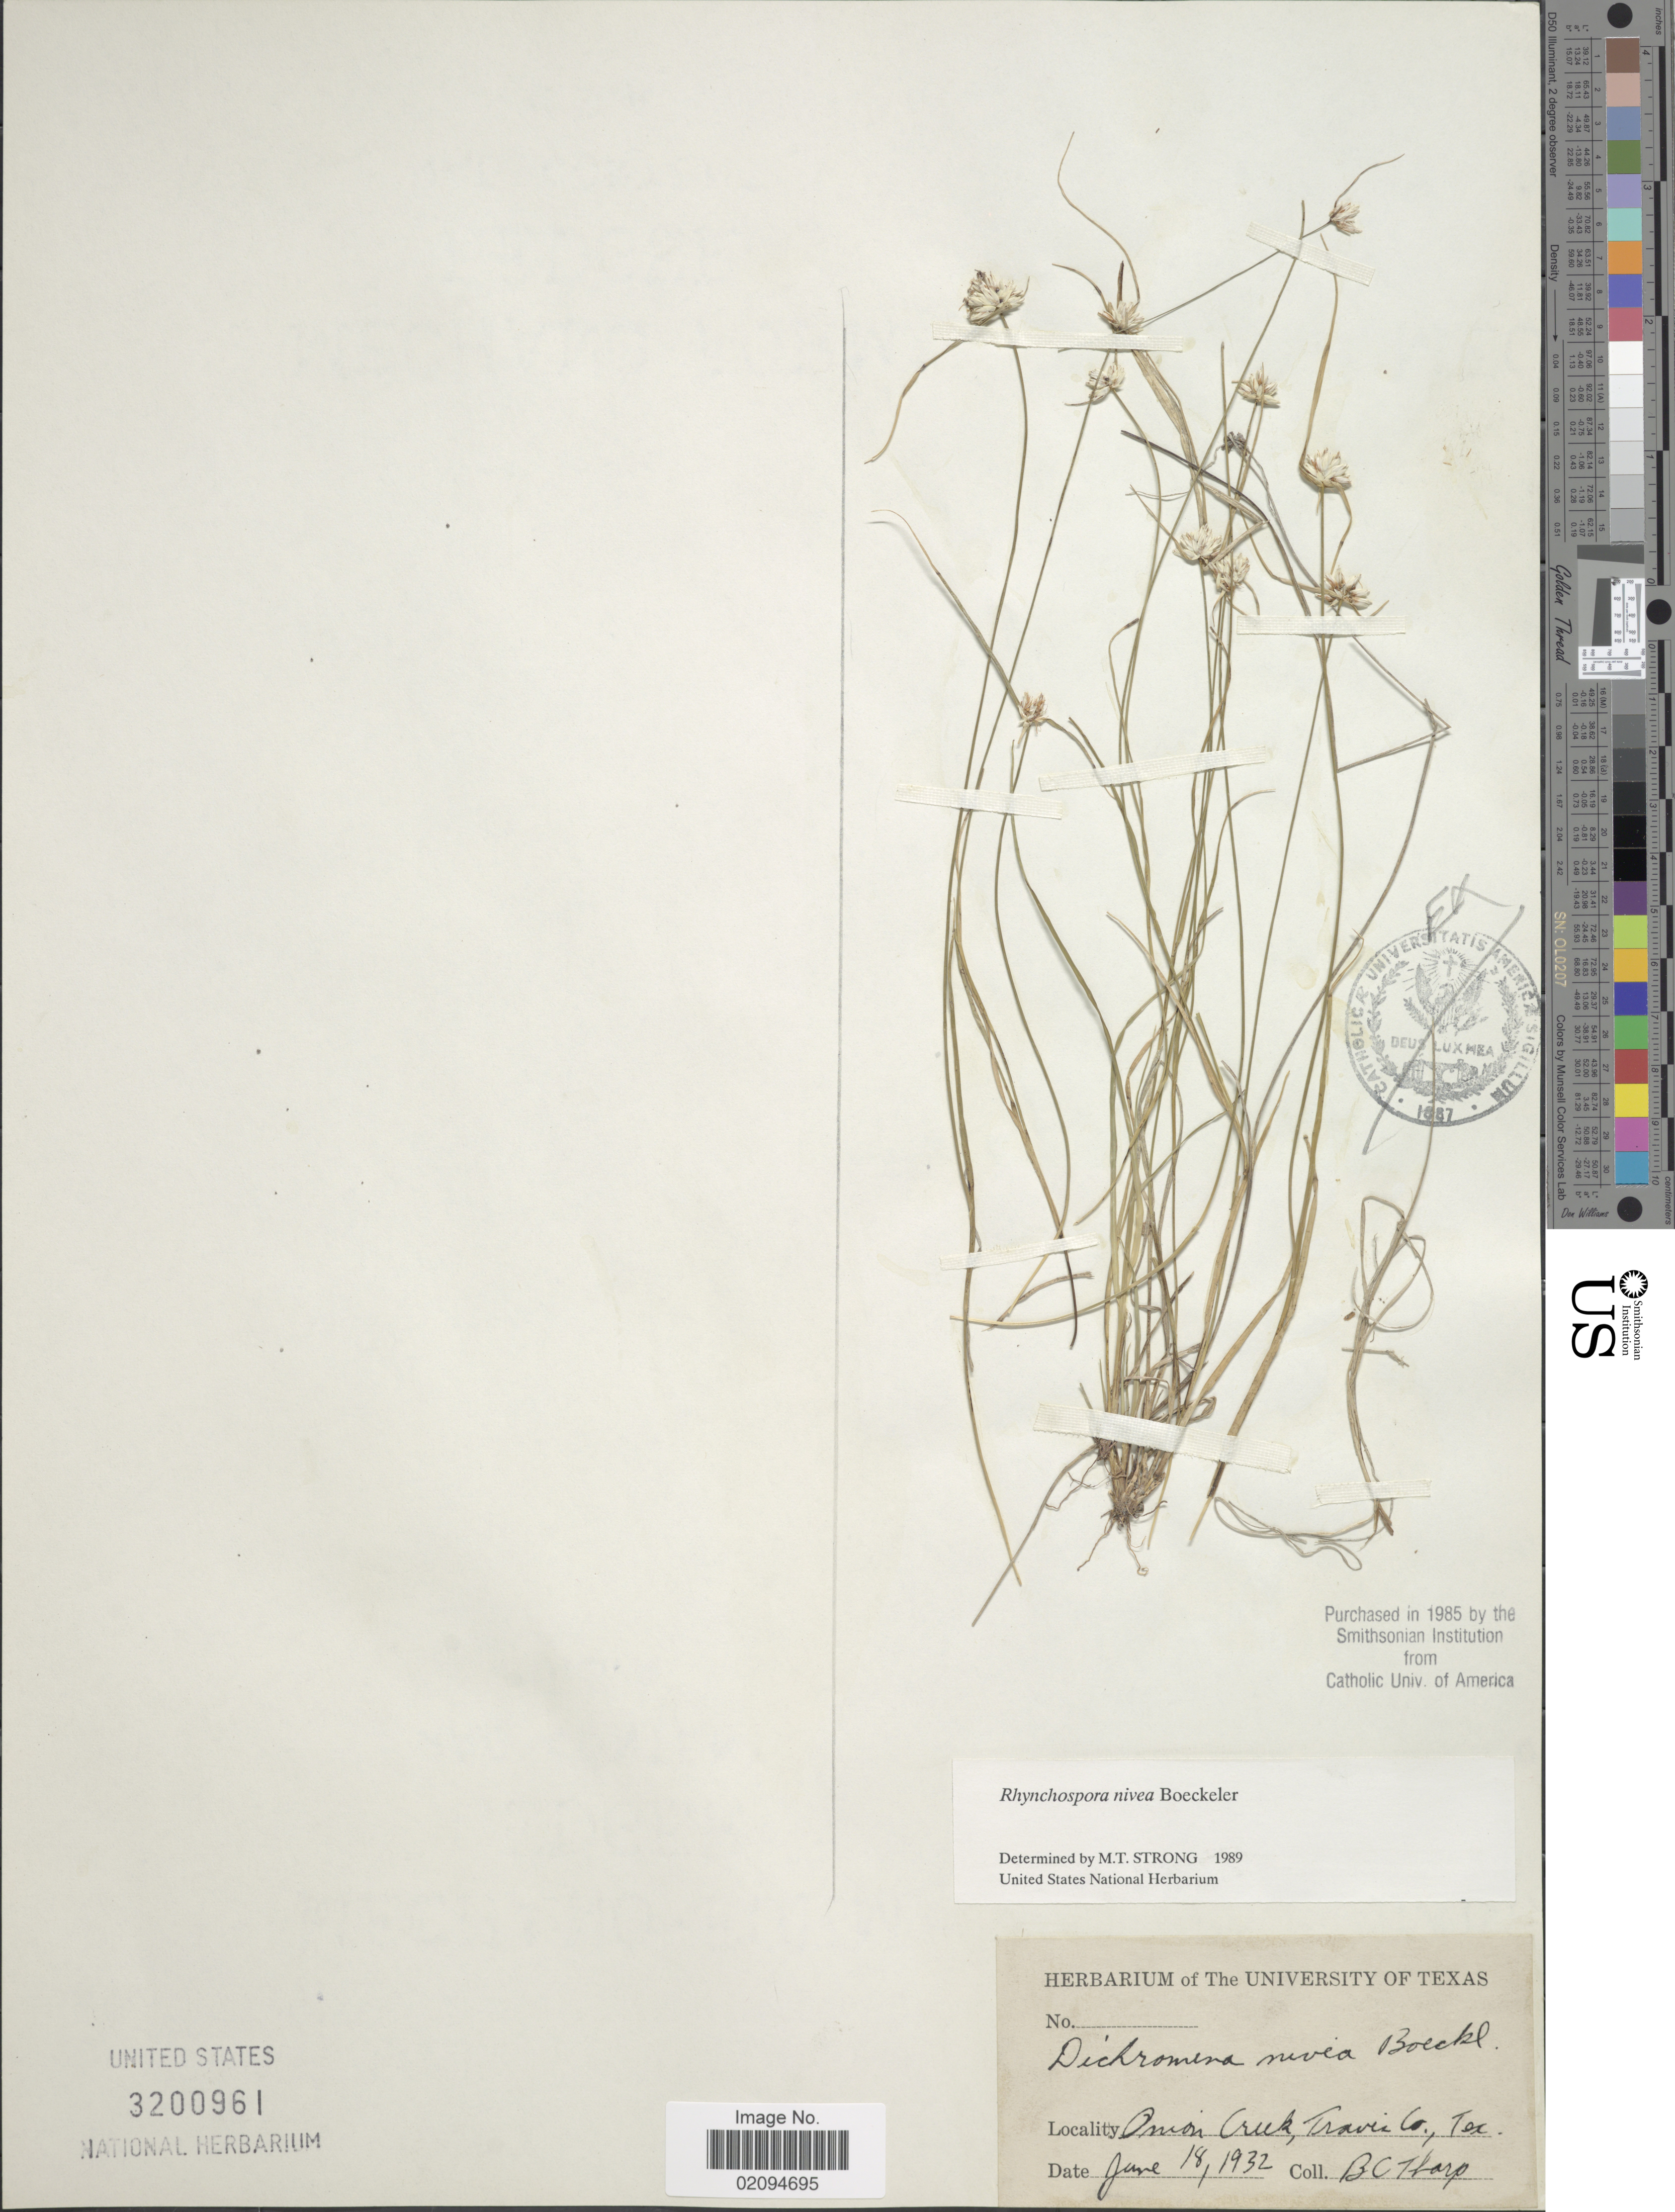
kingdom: Plantae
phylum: Tracheophyta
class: Liliopsida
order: Poales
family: Cyperaceae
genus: Rhynchospora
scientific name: Rhynchospora nivea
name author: Boeckeler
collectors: B. C. Tharp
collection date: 1932-06-18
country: United States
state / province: Texas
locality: Onion Creek, Travis Co.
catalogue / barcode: US 3200961